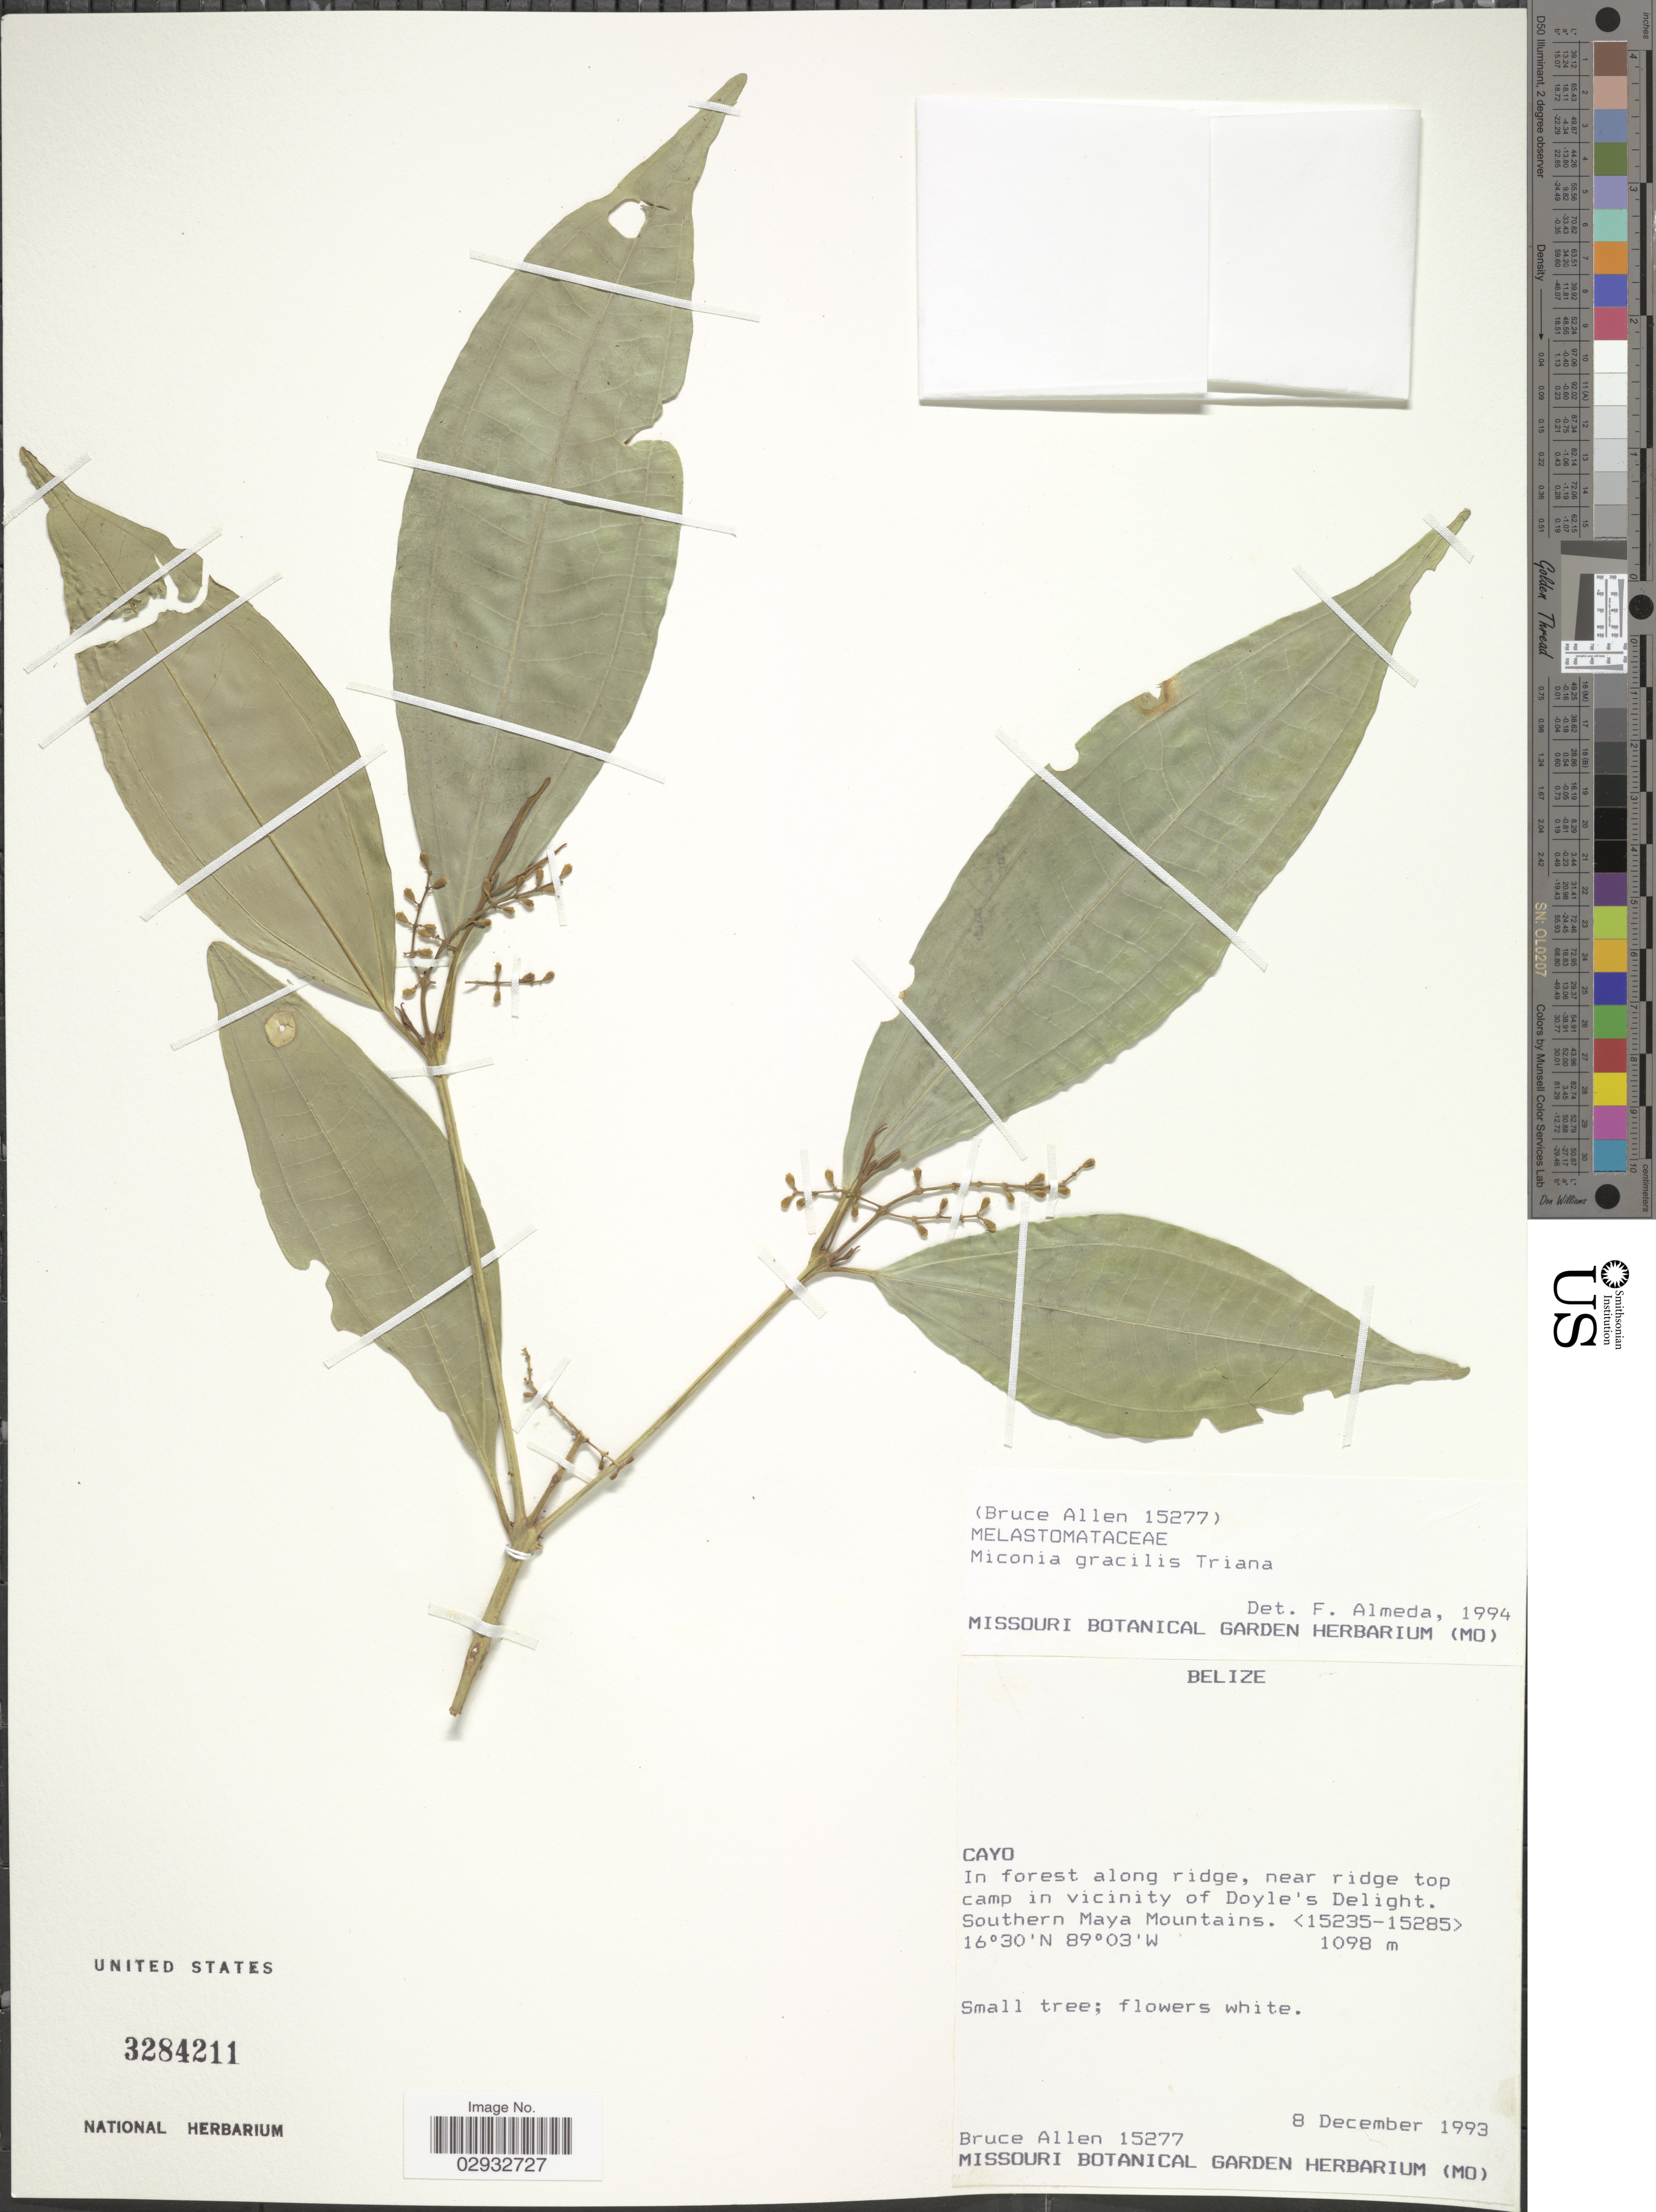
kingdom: Plantae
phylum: Tracheophyta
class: Magnoliopsida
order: Myrtales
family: Melastomataceae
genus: Miconia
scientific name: Miconia gracilis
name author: Triana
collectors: B. Allen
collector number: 15277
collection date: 1993-12-08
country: Belize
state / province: Cayo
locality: Near ridge top camp in vicinity of Doyle's Delight. Southern Maya Mountains. <15235-15285>.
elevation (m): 1098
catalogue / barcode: US 3284211